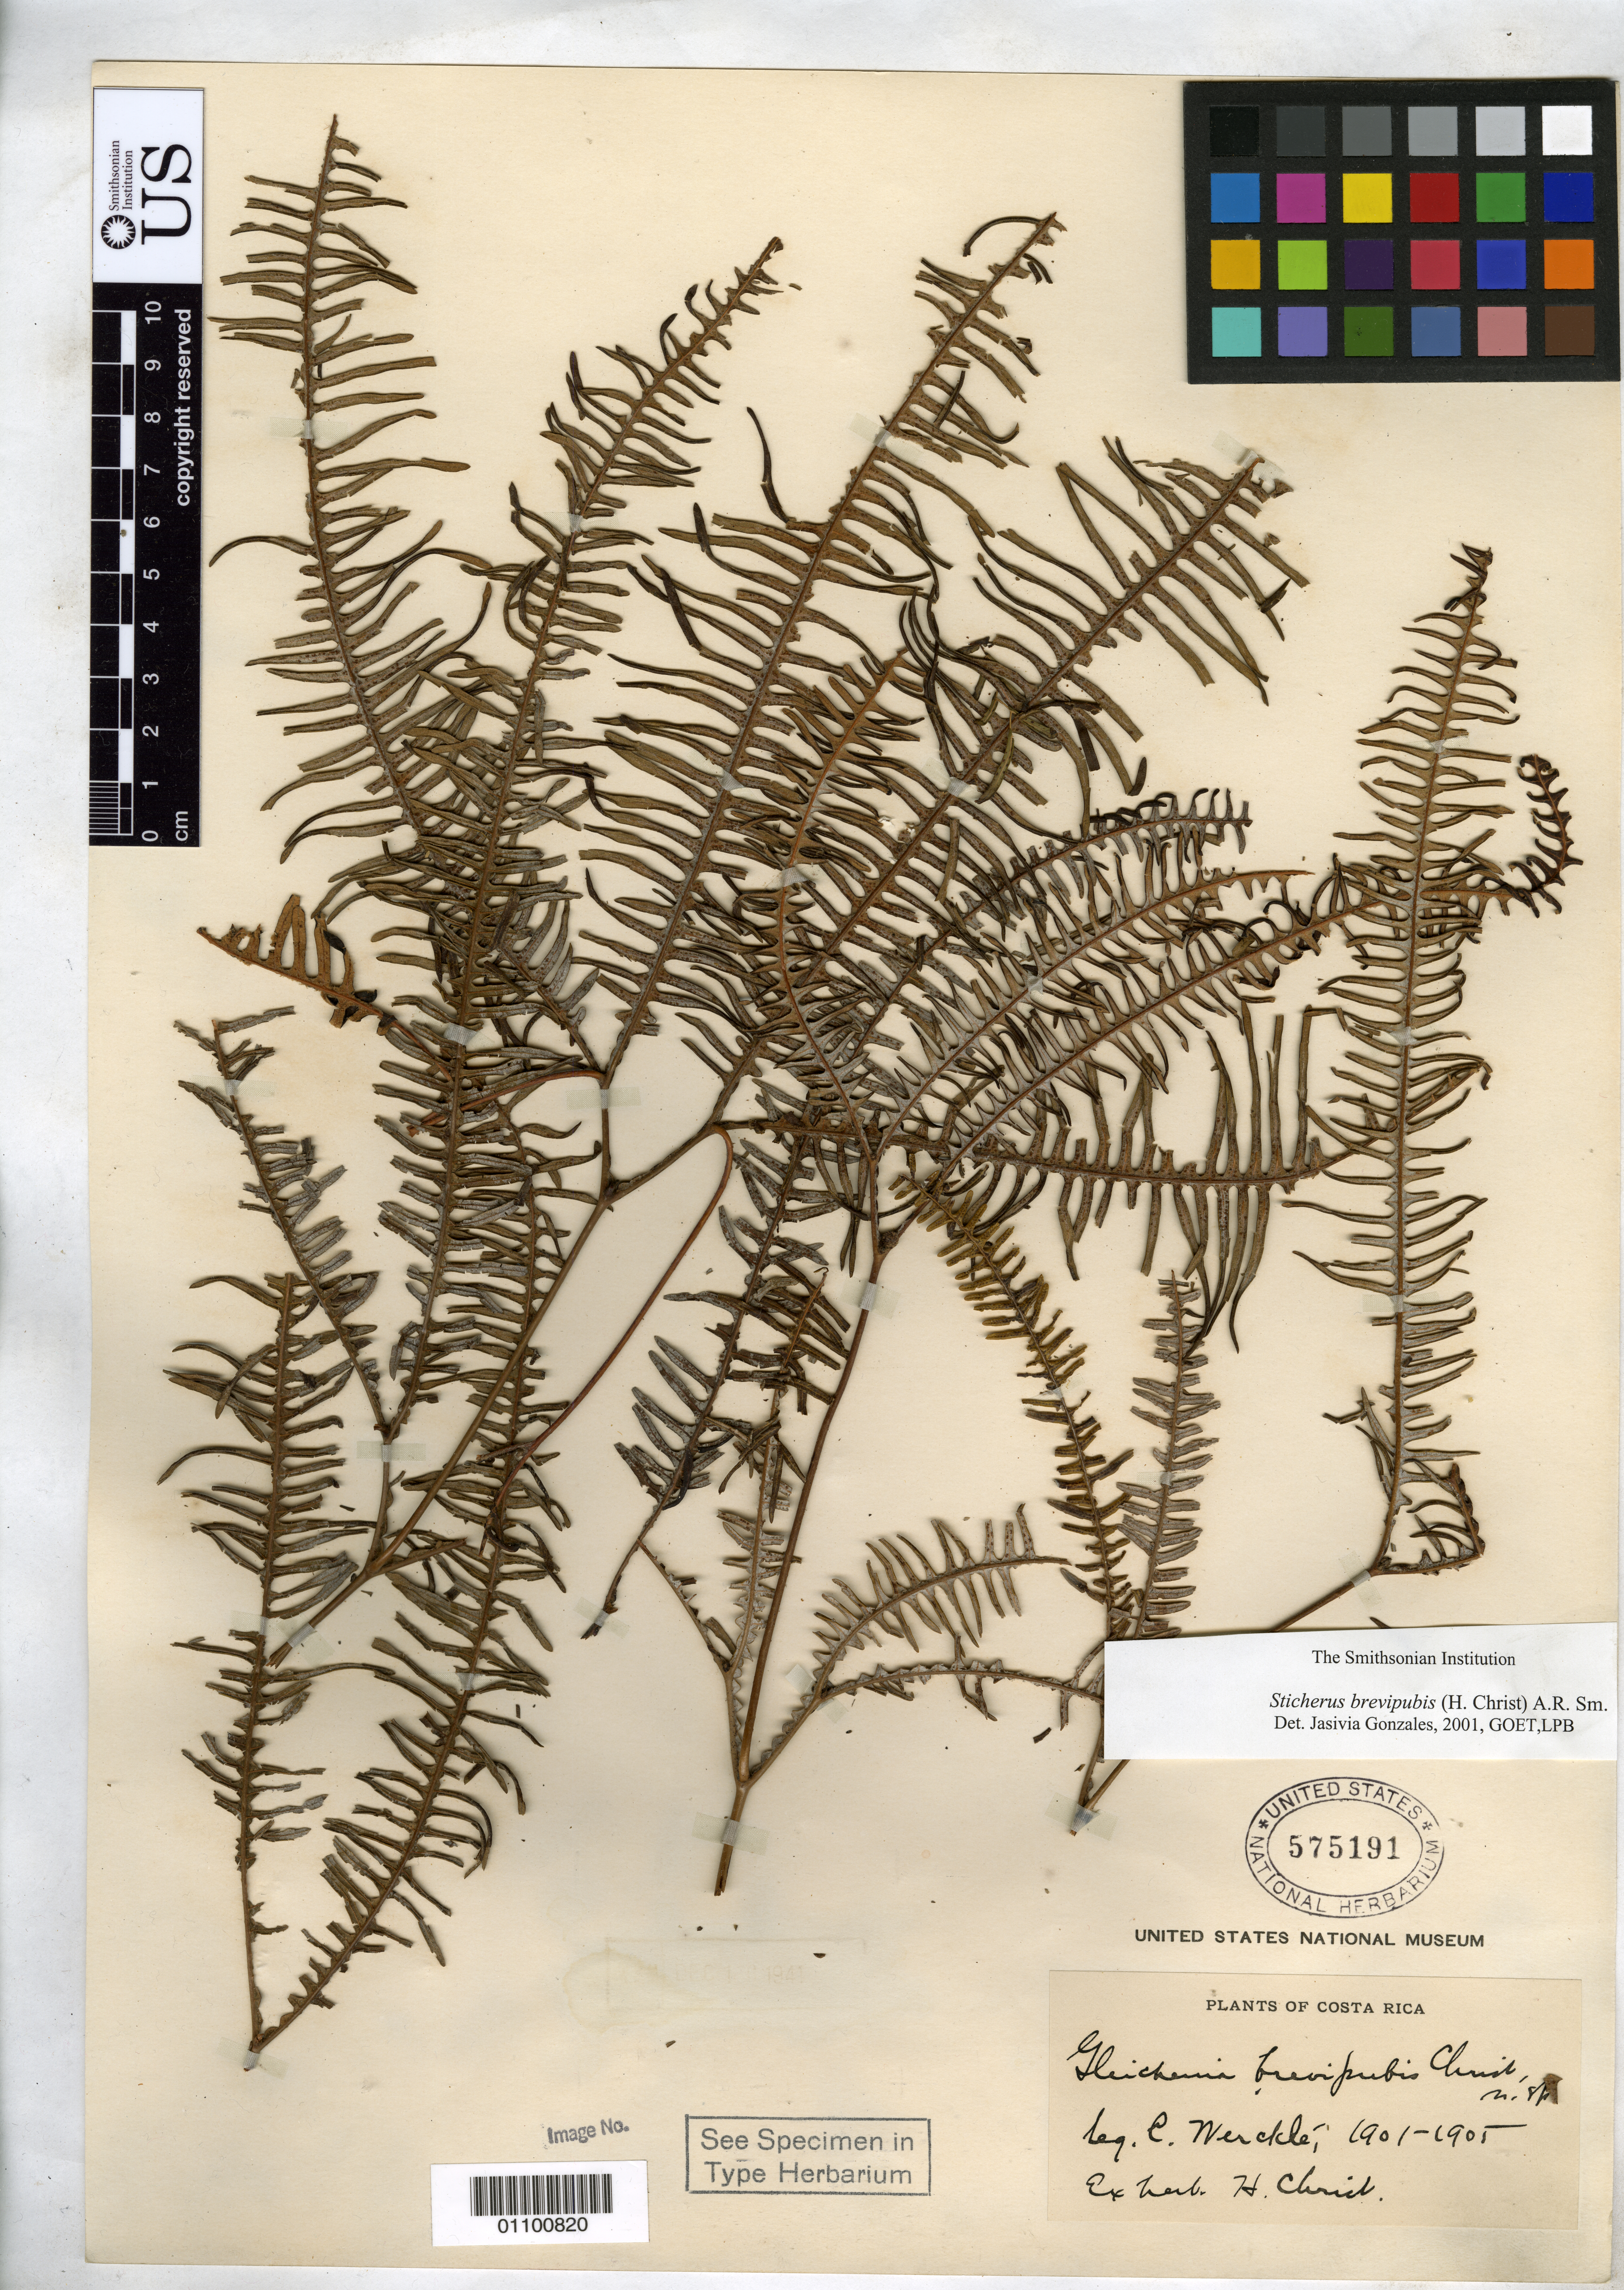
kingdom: Plantae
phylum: Tracheophyta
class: Polypodiopsida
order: Gleicheniales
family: Gleicheniaceae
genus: Gleichenia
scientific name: Gleichenia brevipubis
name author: Christ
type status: Isolectotype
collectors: C. C Wercklé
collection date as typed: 1901 to -- --- 1905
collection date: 1901/1905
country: Costa Rica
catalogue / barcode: US 575191